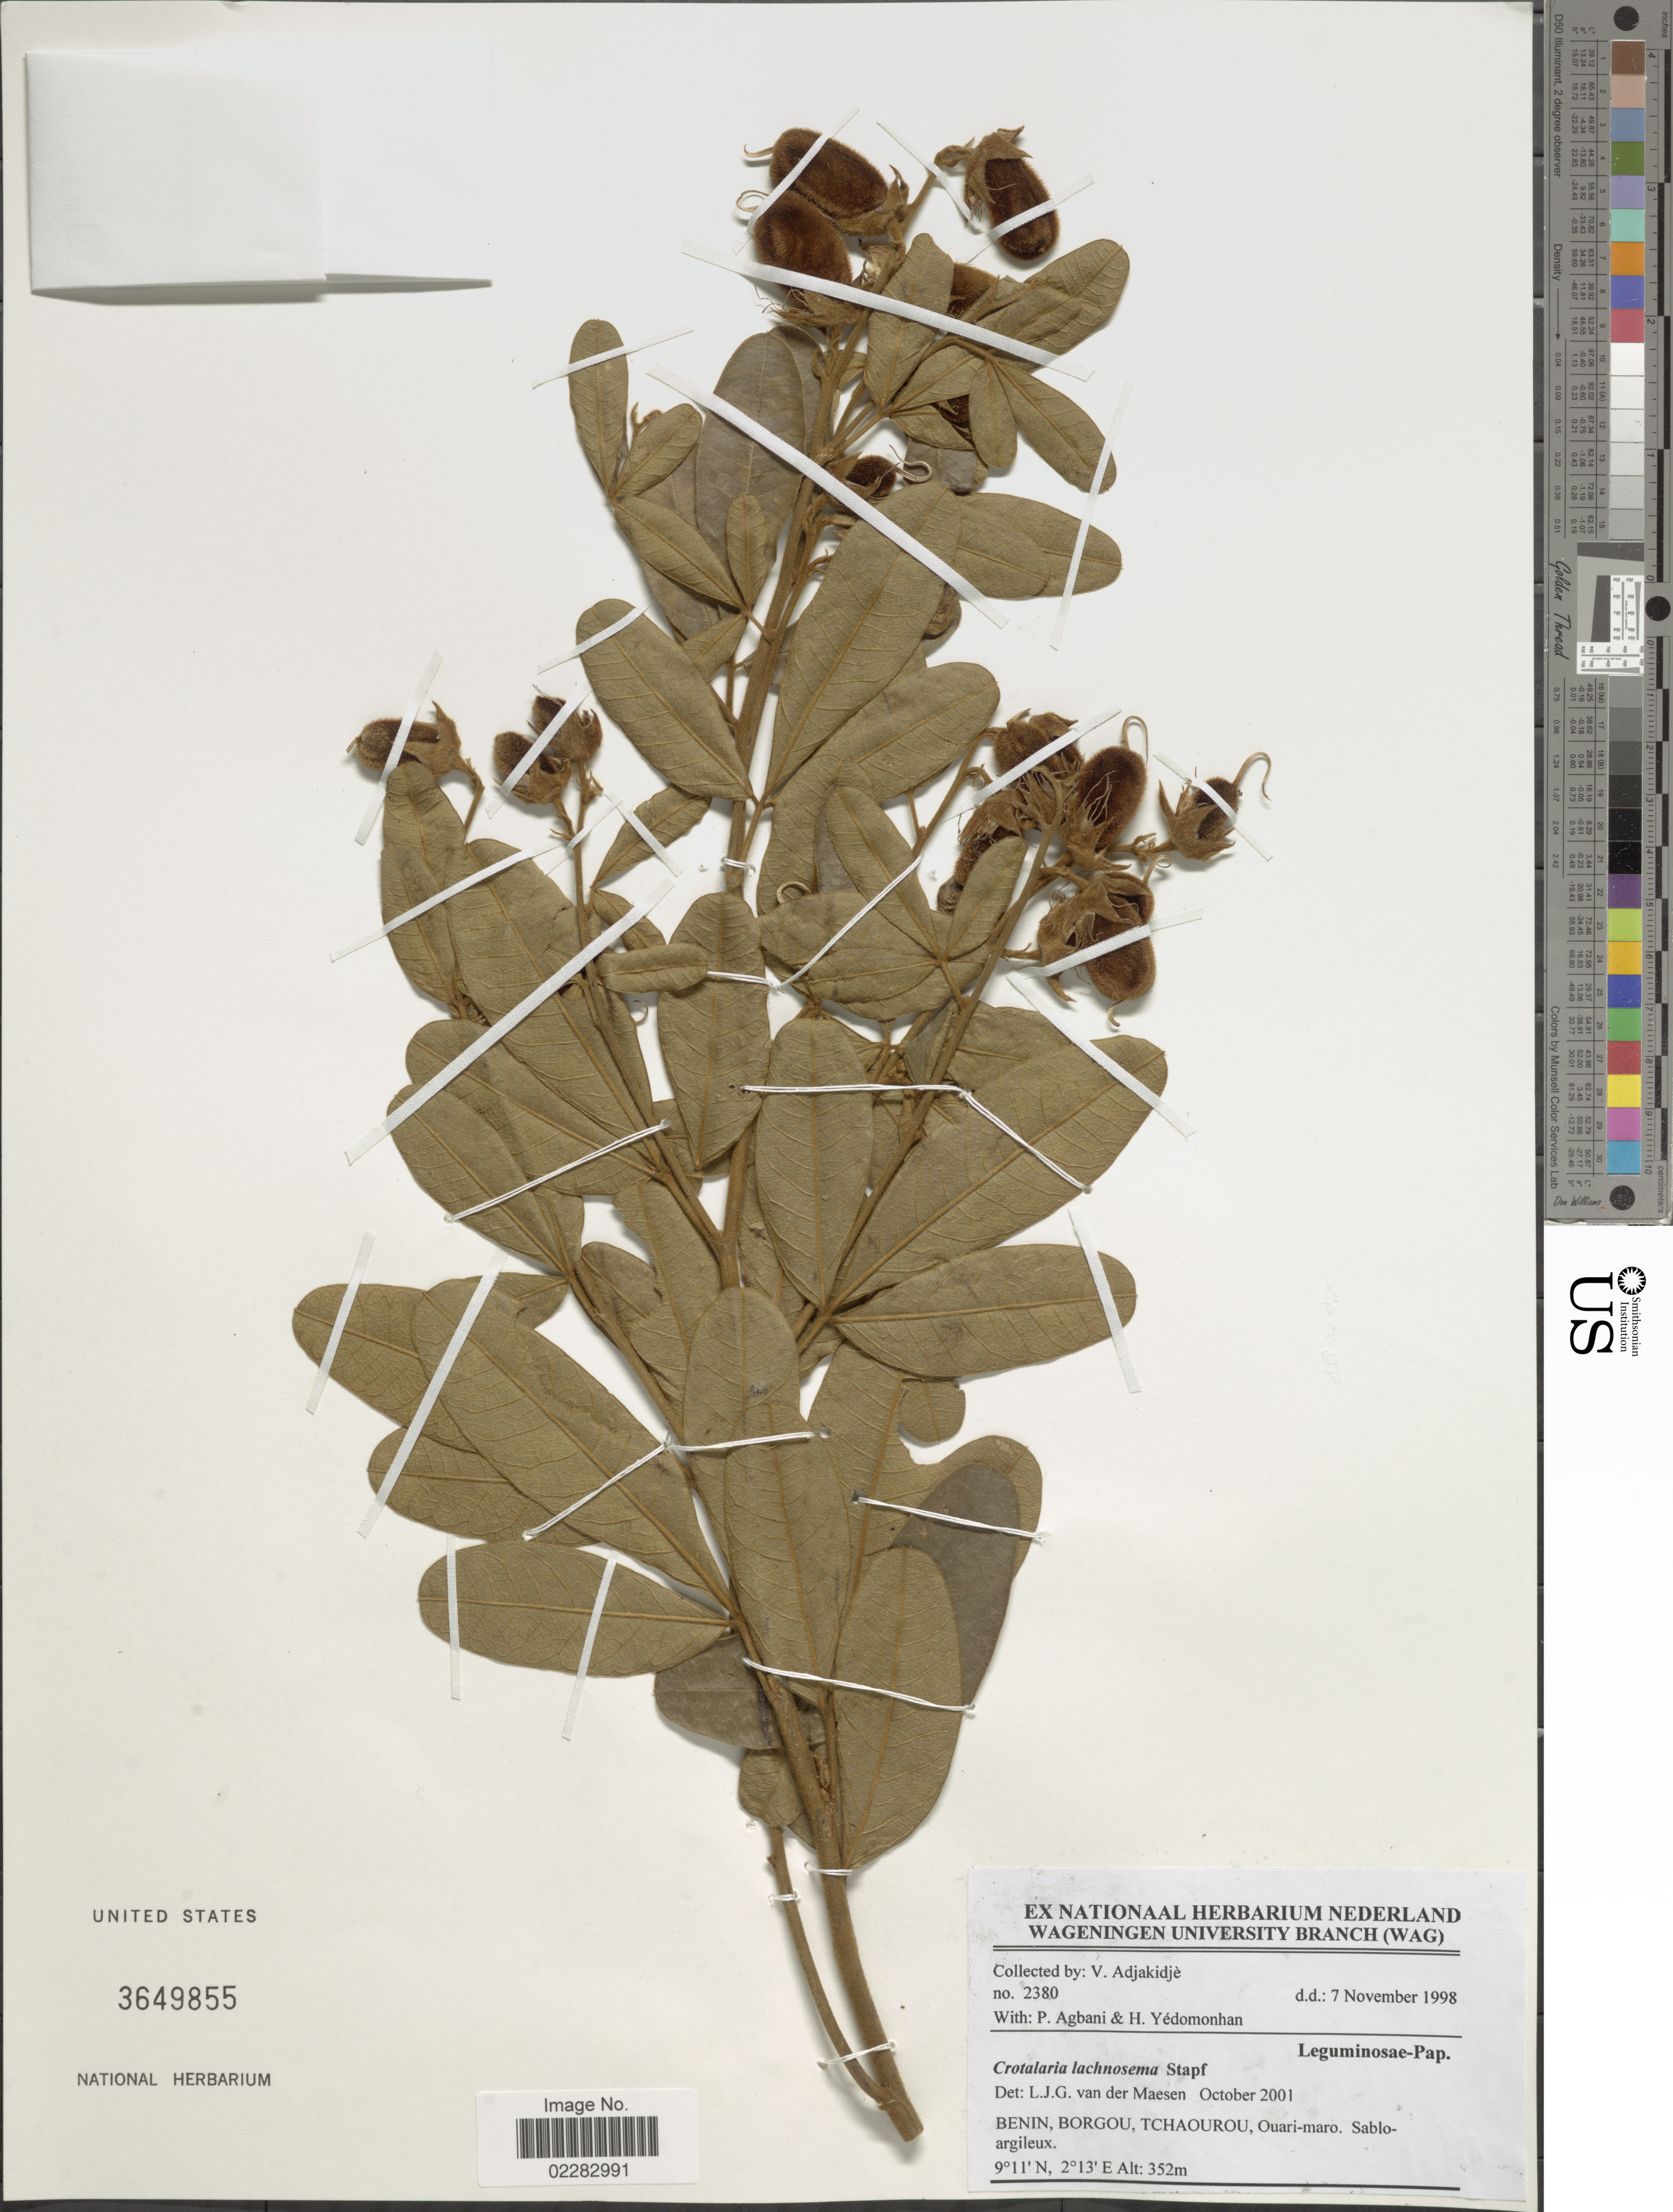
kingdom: Plantae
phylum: Tracheophyta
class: Magnoliopsida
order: Fabales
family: Fabaceae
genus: Crotalaria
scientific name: Crotalaria lachnosema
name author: Stapf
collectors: V. Adjakidjè, P. Agbani & H. Yedomonhan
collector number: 2380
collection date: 1998-11-07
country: Benin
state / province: Borgou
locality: Tchaourou, Ouari-maro.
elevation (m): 352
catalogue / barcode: US 3649855